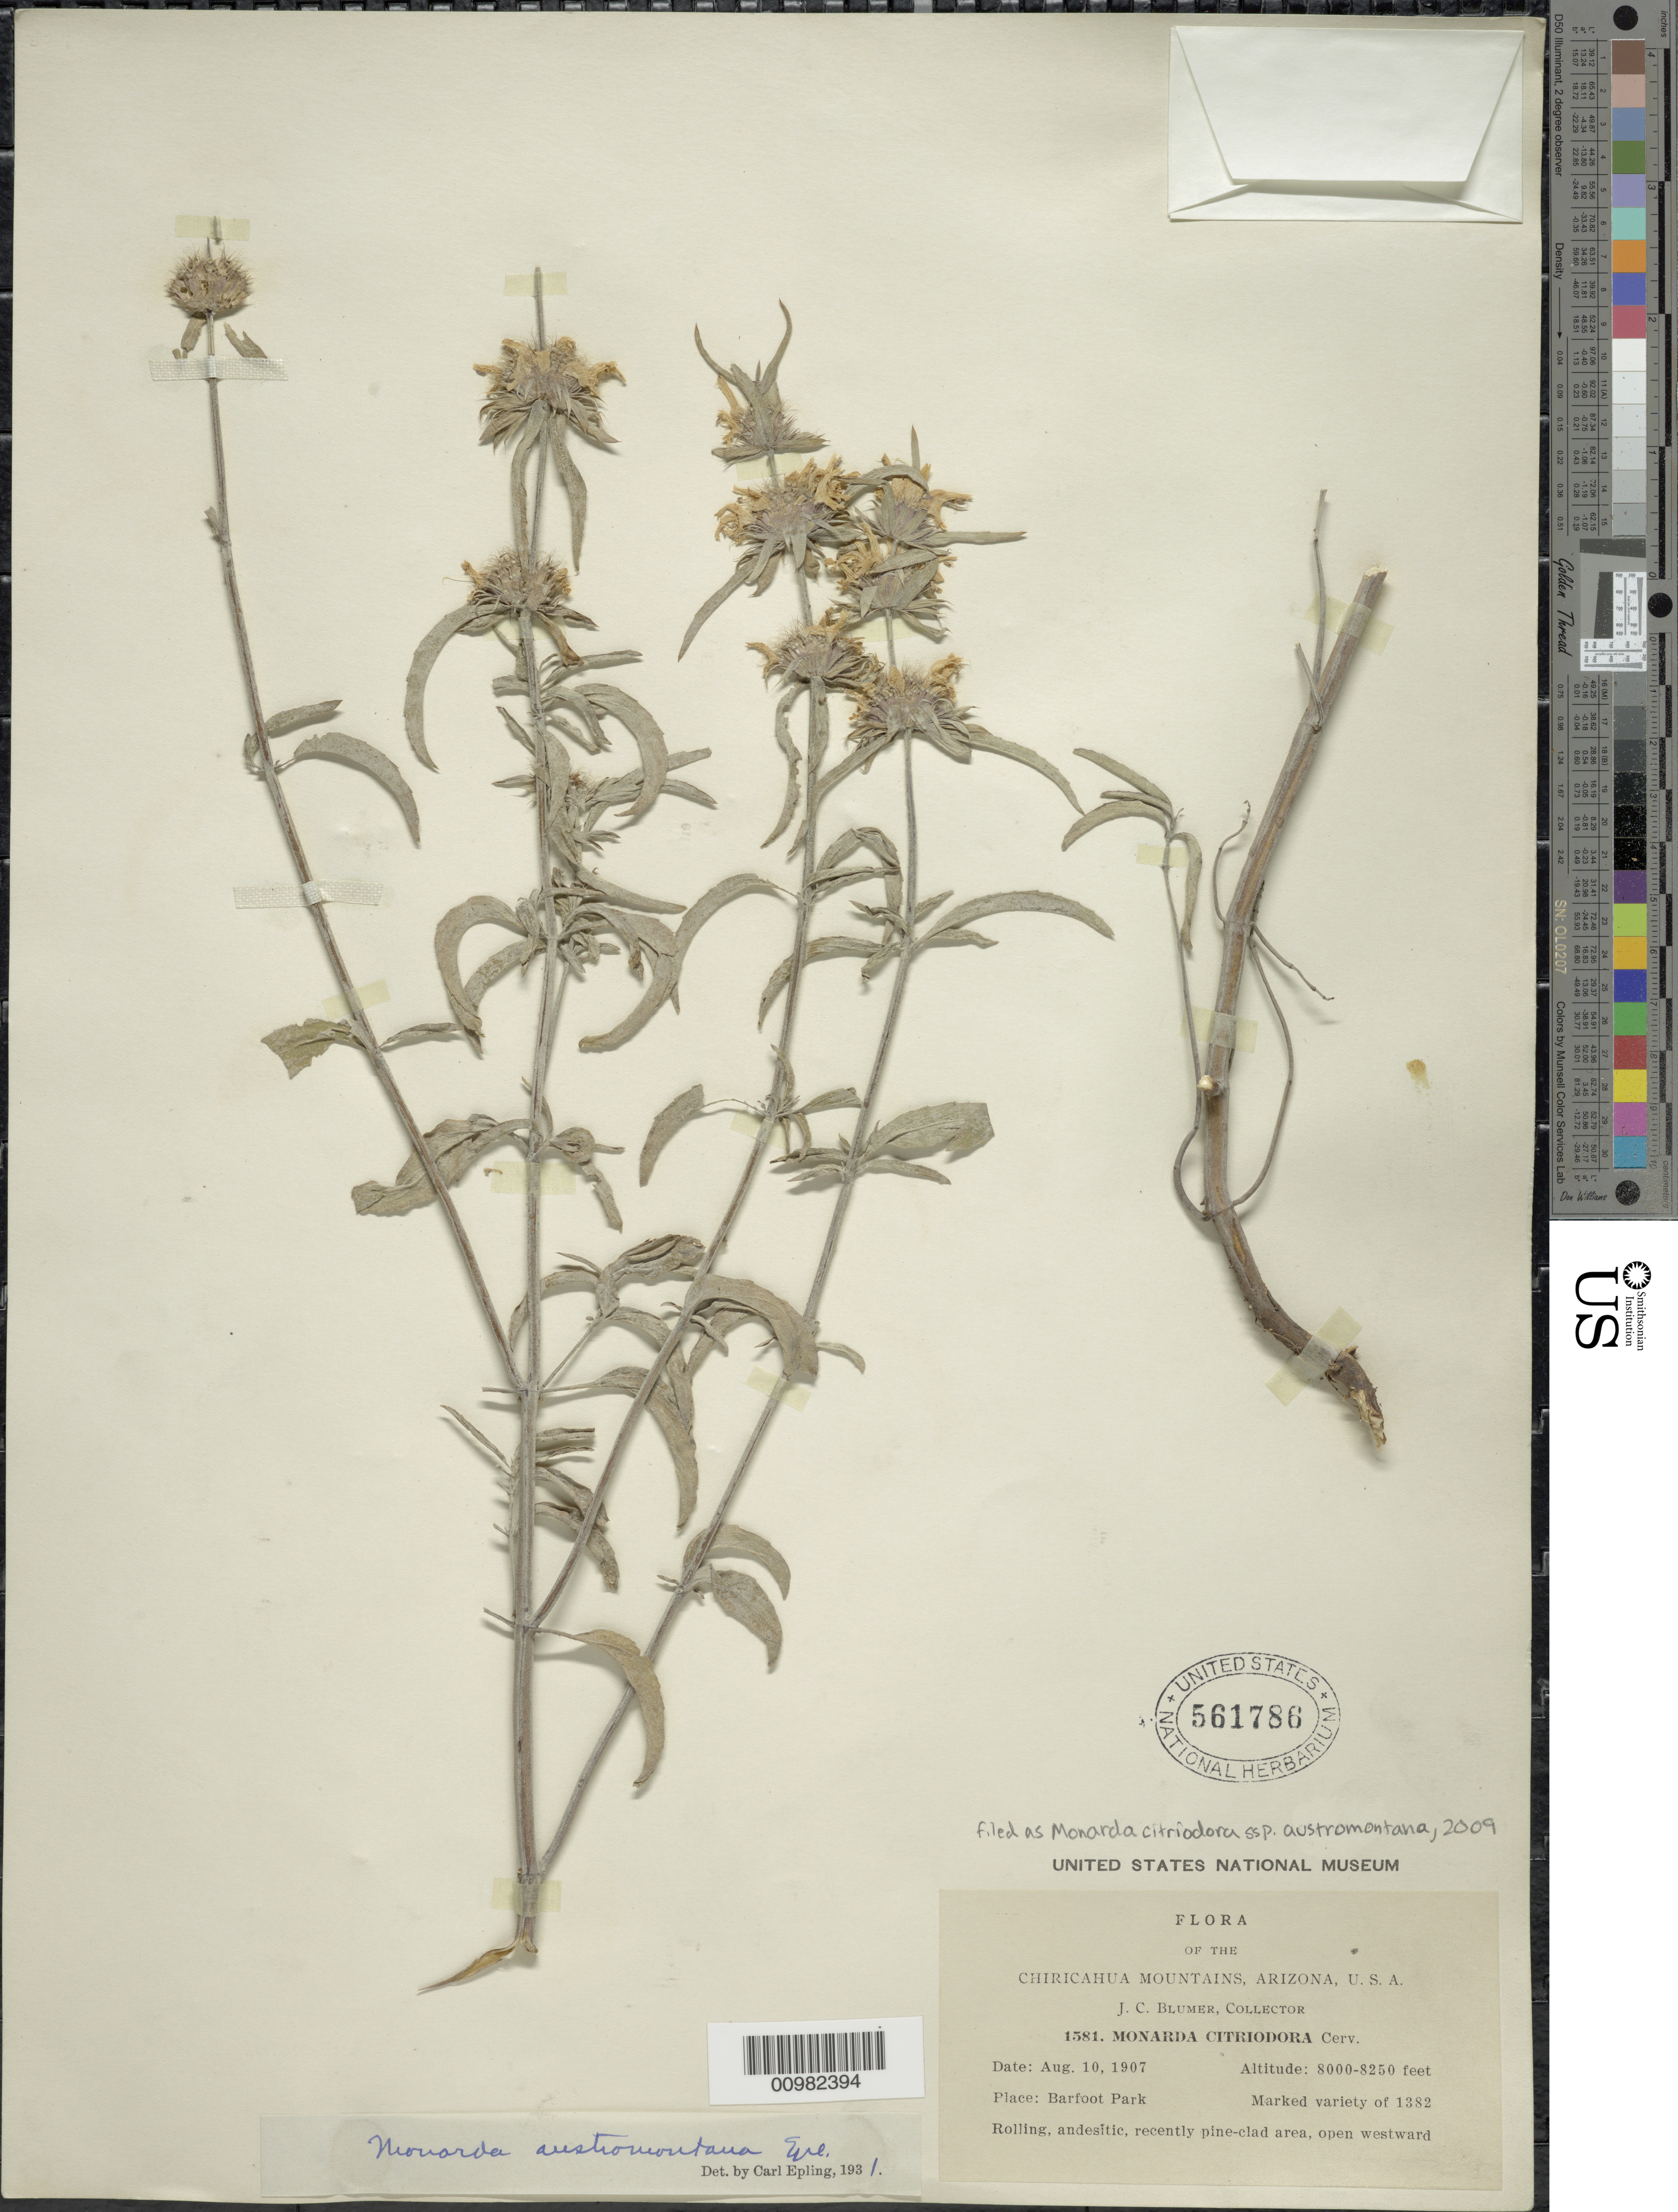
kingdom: Plantae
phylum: Tracheophyta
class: Magnoliopsida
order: Lamiales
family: Lamiaceae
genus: Monarda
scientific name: Monarda citriodora subsp. austromontana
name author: (Epling) Scora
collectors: J. C. Blumer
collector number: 1581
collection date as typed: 10 Aug 1907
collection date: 1907-08-10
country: United States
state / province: Arizona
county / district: Cochise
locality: Chiricahua Mts.; Barfoot Park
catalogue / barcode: US 561786